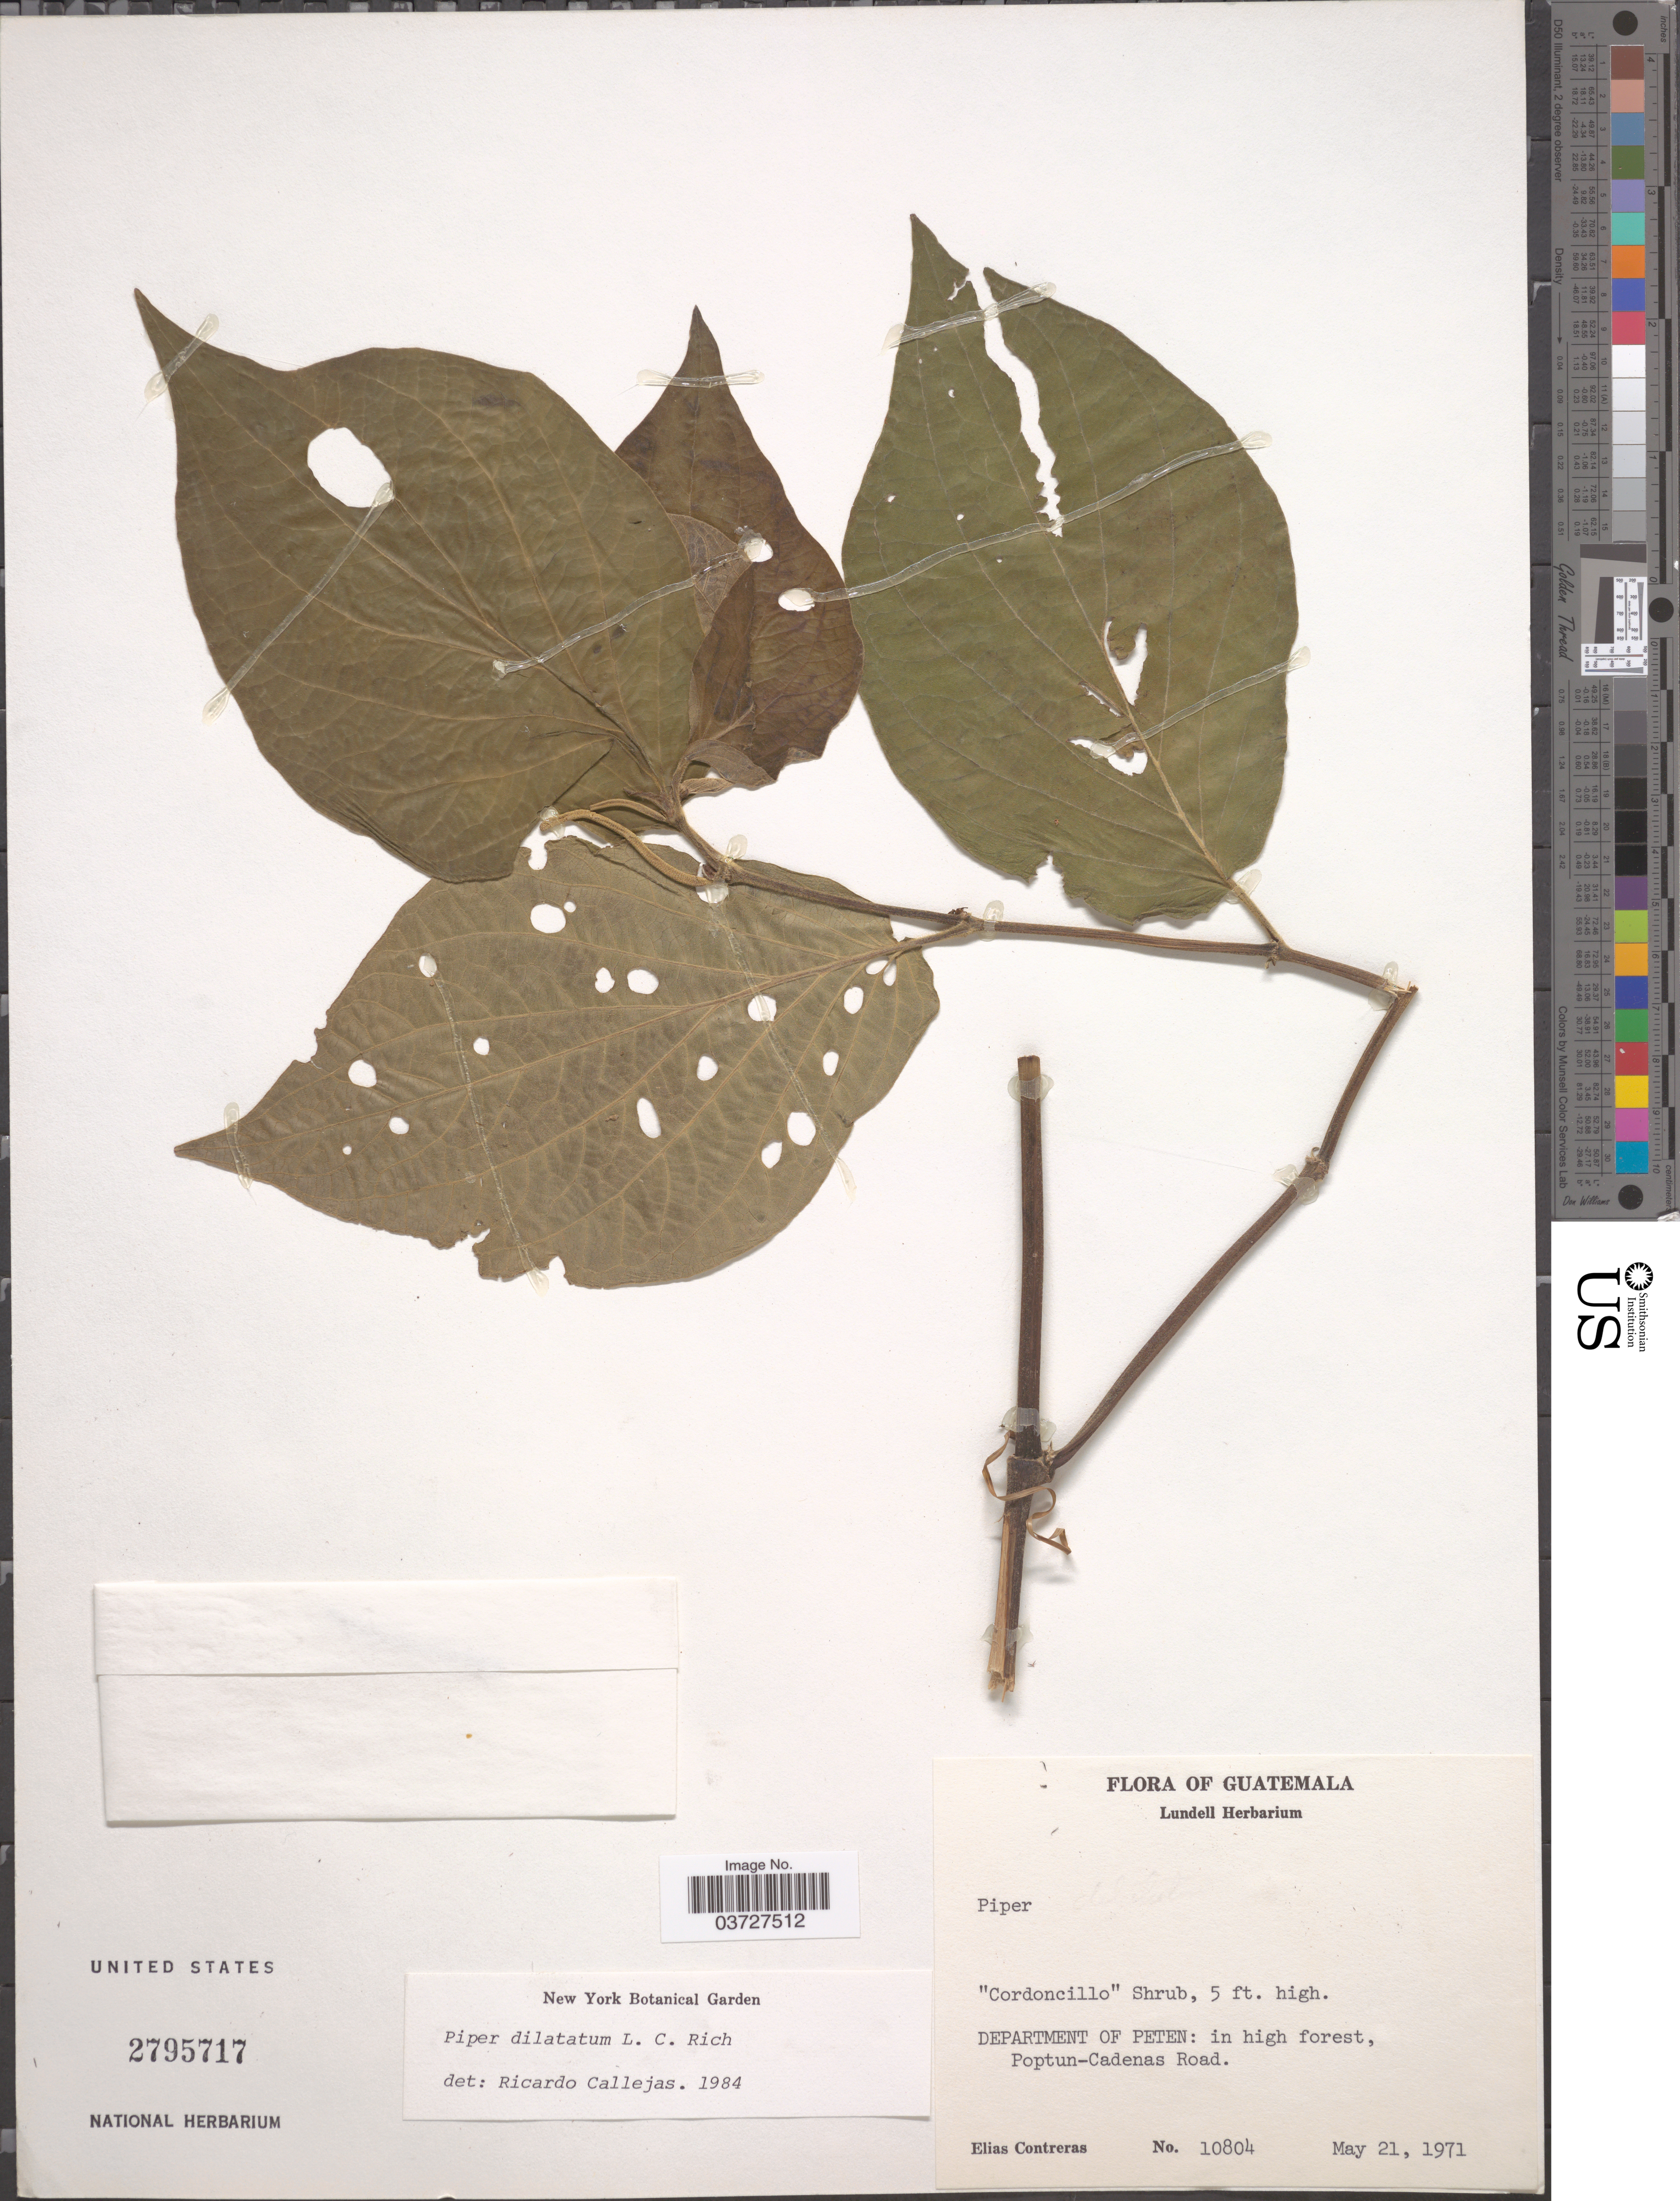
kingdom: Plantae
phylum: Tracheophyta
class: Magnoliopsida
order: Piperales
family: Piperaceae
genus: Piper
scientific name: Piper dilatatum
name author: Rich.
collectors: E. Contreras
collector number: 10804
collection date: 1971-05-21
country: Guatemala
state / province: El Peten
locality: Department of Peten: in high forest, Poptun-Cadenas Road.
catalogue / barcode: US 2795717